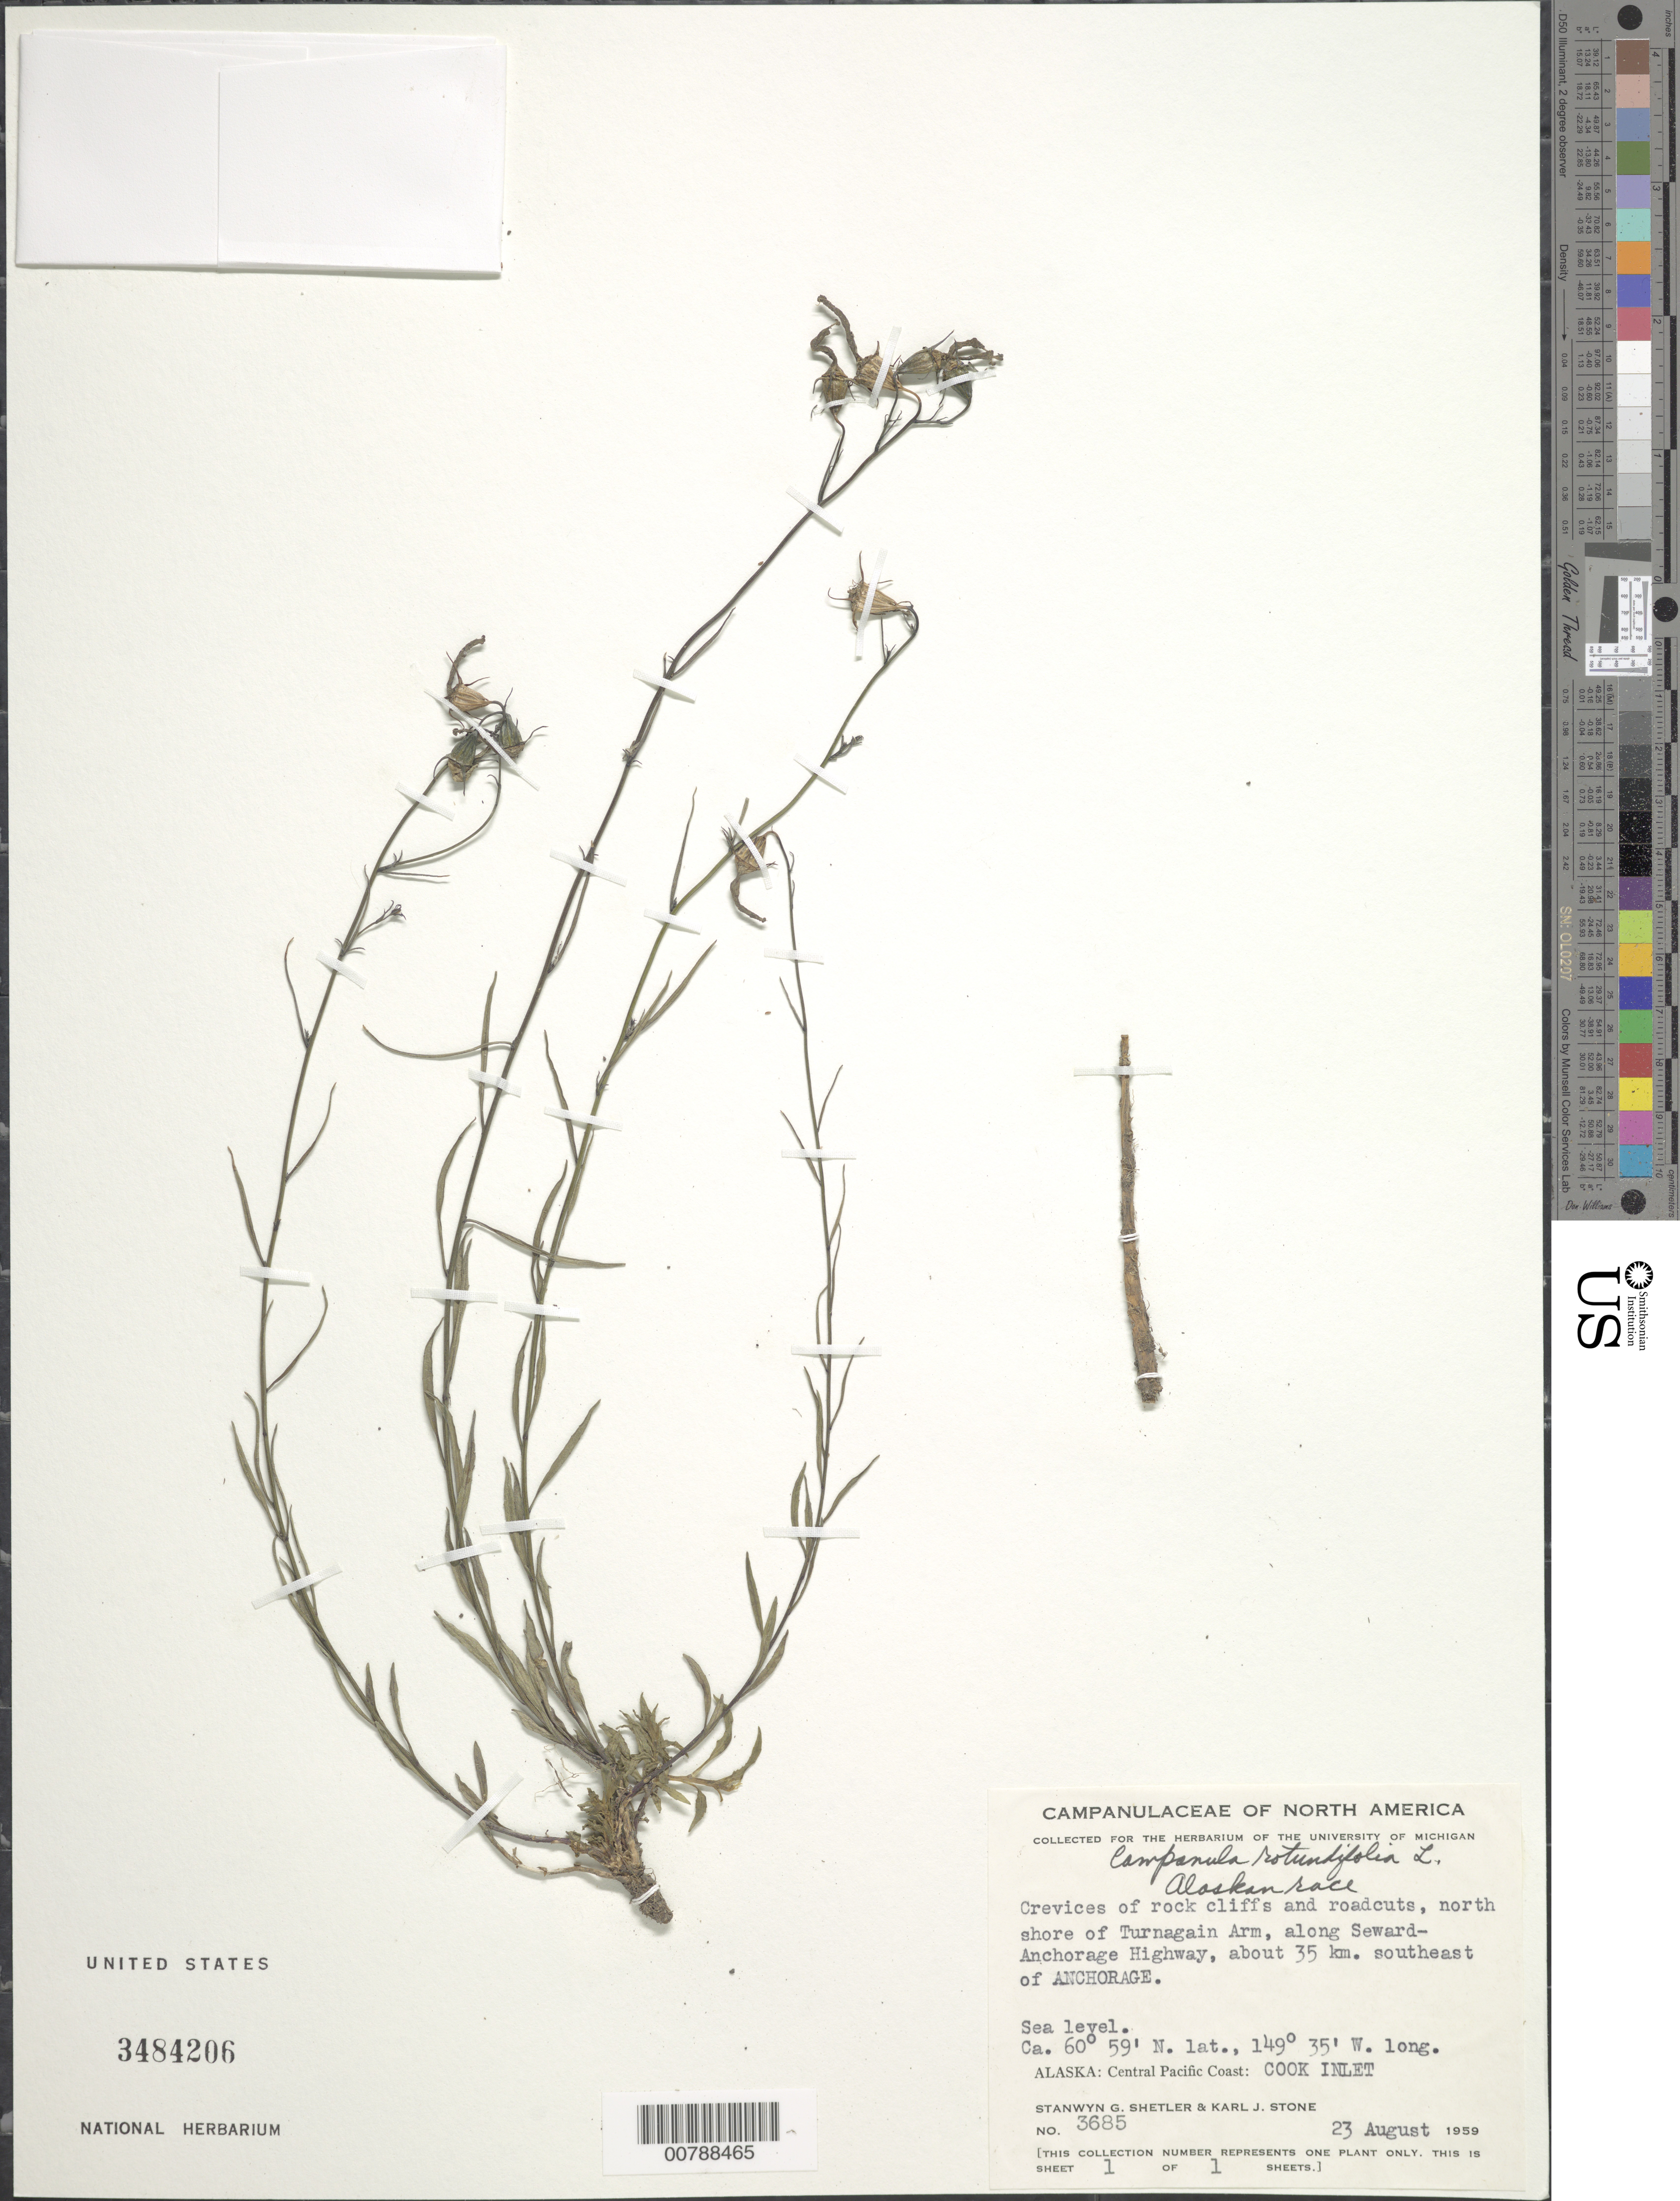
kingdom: Plantae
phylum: Tracheophyta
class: Magnoliopsida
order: Asterales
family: Campanulaceae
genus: Campanula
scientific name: Campanula rotundifolia L. Alaskan race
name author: L.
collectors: S. Shetler & K. J. Stone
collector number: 3685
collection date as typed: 23 August 1959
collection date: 1959-08-23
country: United States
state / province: Alaska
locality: Cook Inlet. North shore of Turnagain Arm, along Seward-Anchorage Highway, about 35 km. southeast of Anchorage.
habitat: Crevice of rocky cliffs and roadcuts.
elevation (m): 0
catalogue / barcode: US 3484206